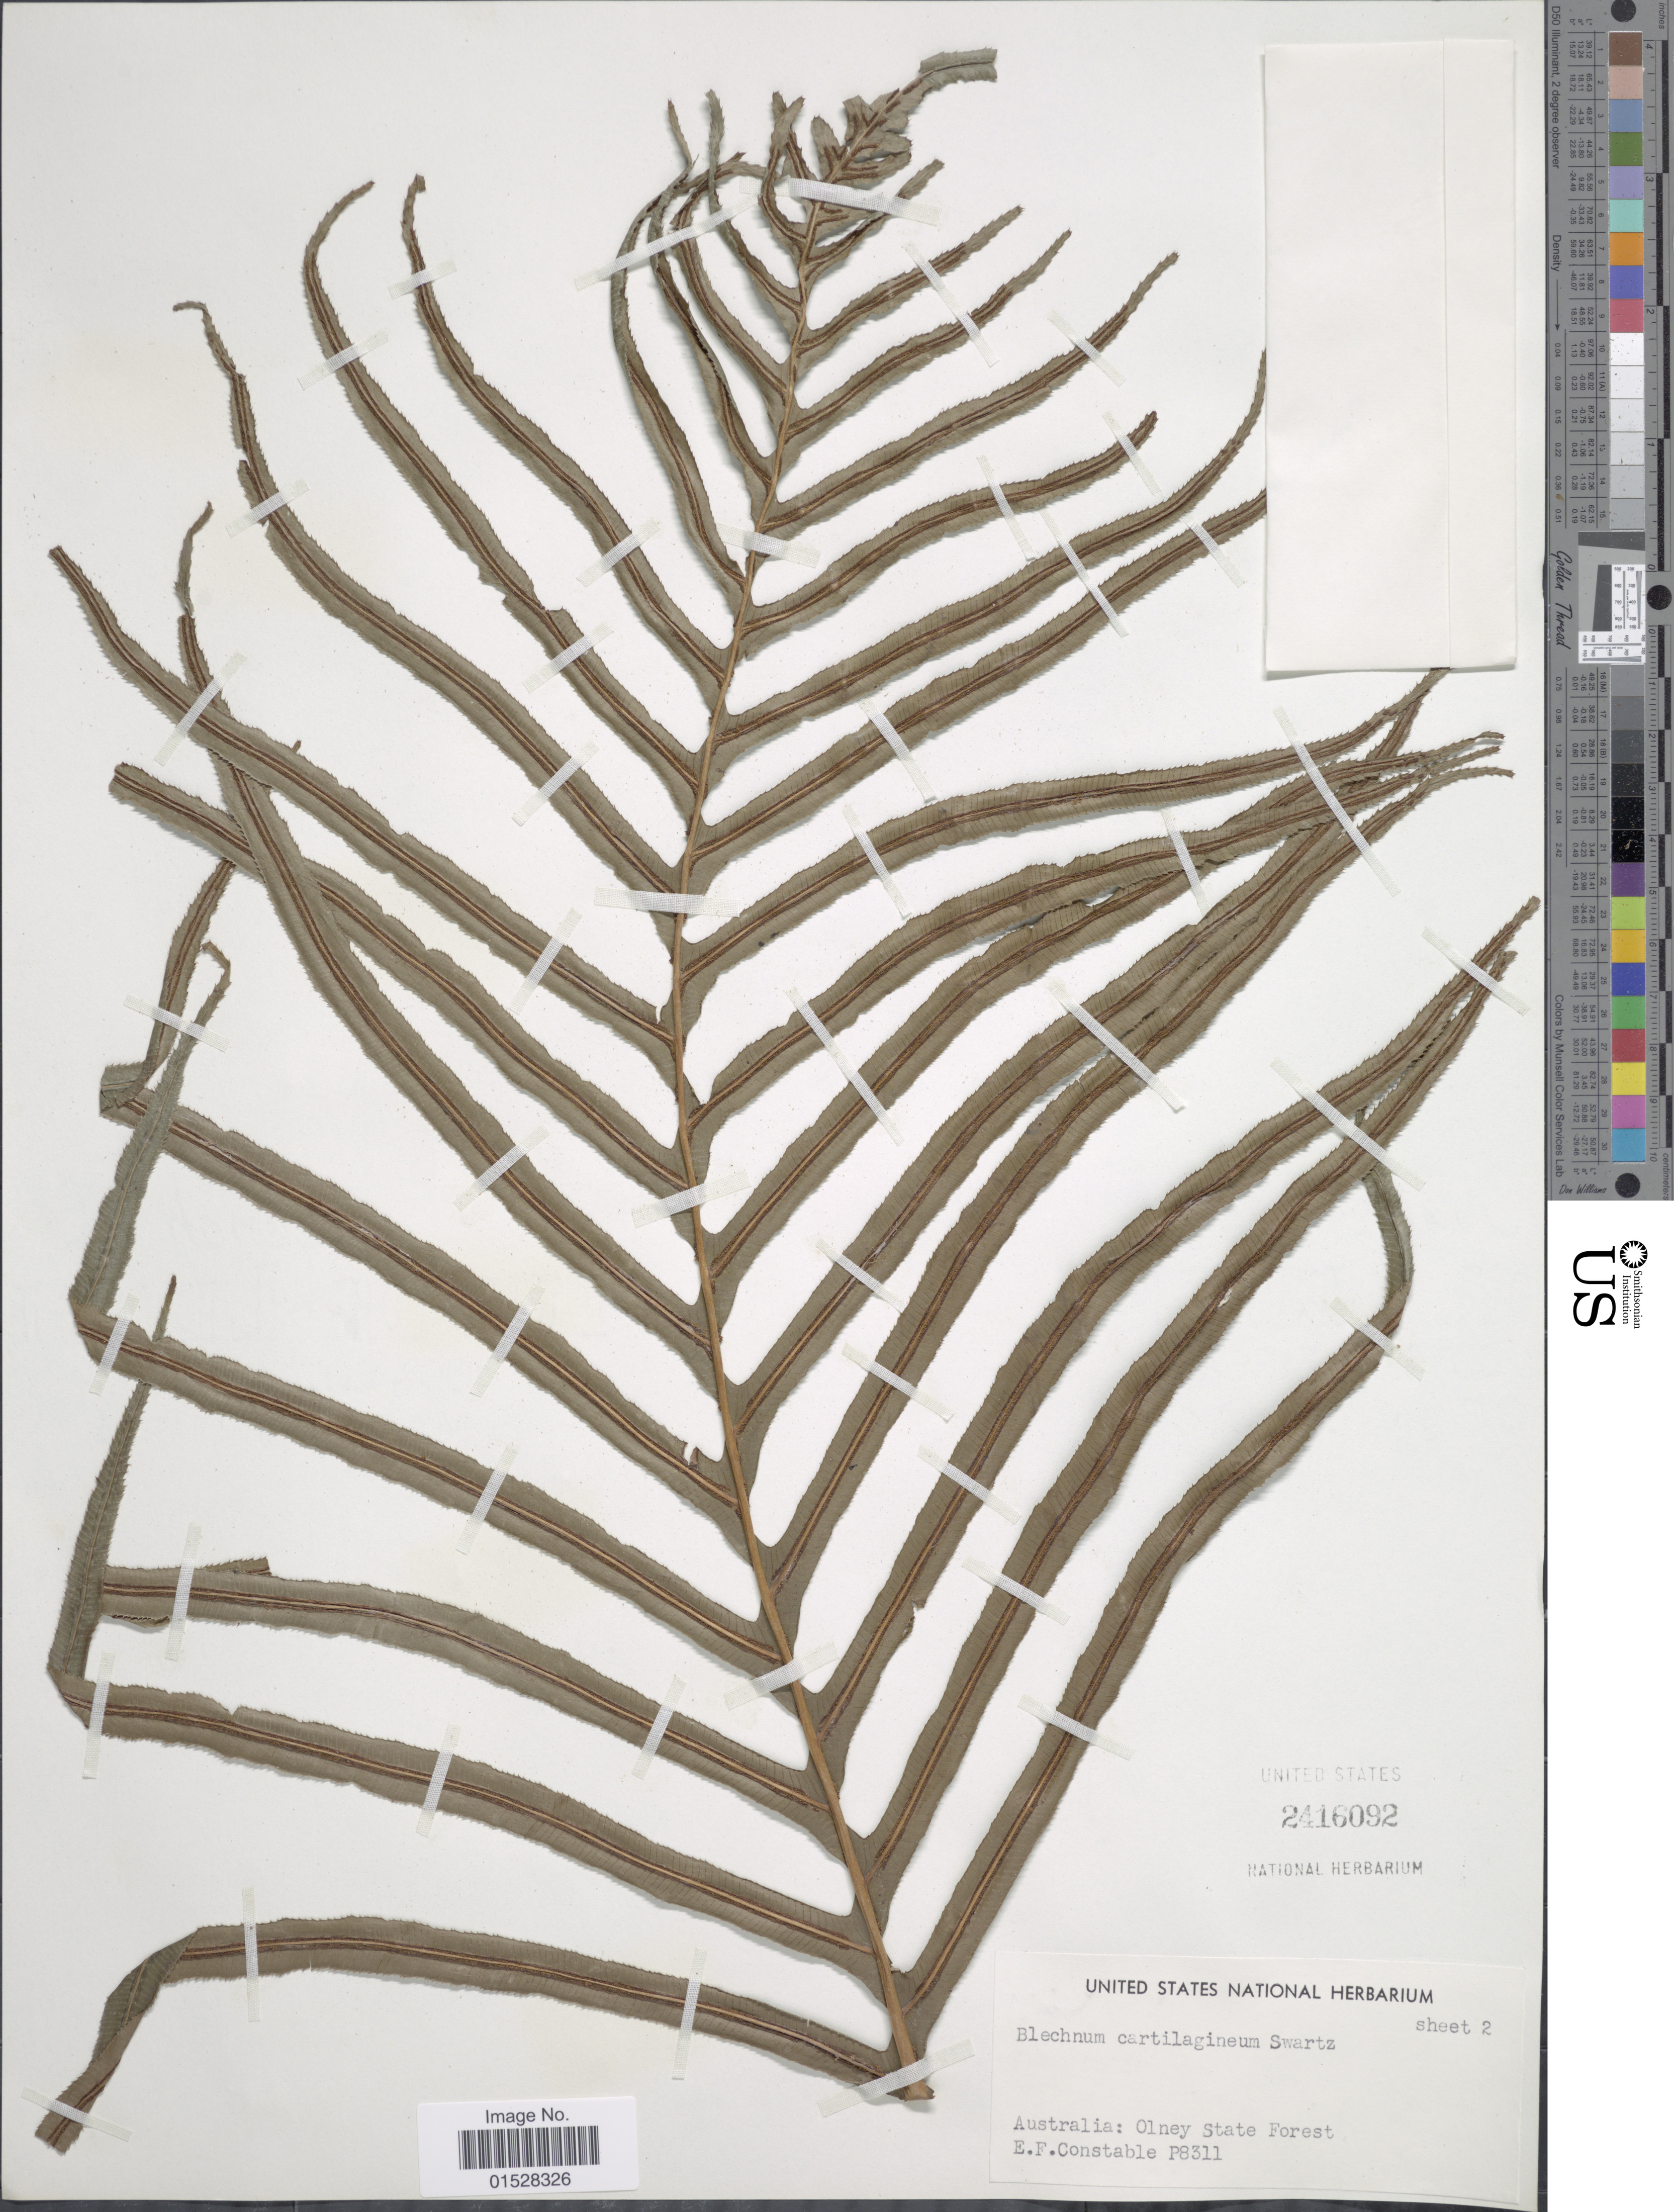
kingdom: Plantae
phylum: Tracheophyta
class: Polypodiopsida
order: Polypodiales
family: Blechnaceae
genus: Blechnum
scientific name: Blechnum cartilagineum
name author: Sw.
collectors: E. F. Constable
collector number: P8311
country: Australia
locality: Olney State Forest.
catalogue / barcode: US 2416092